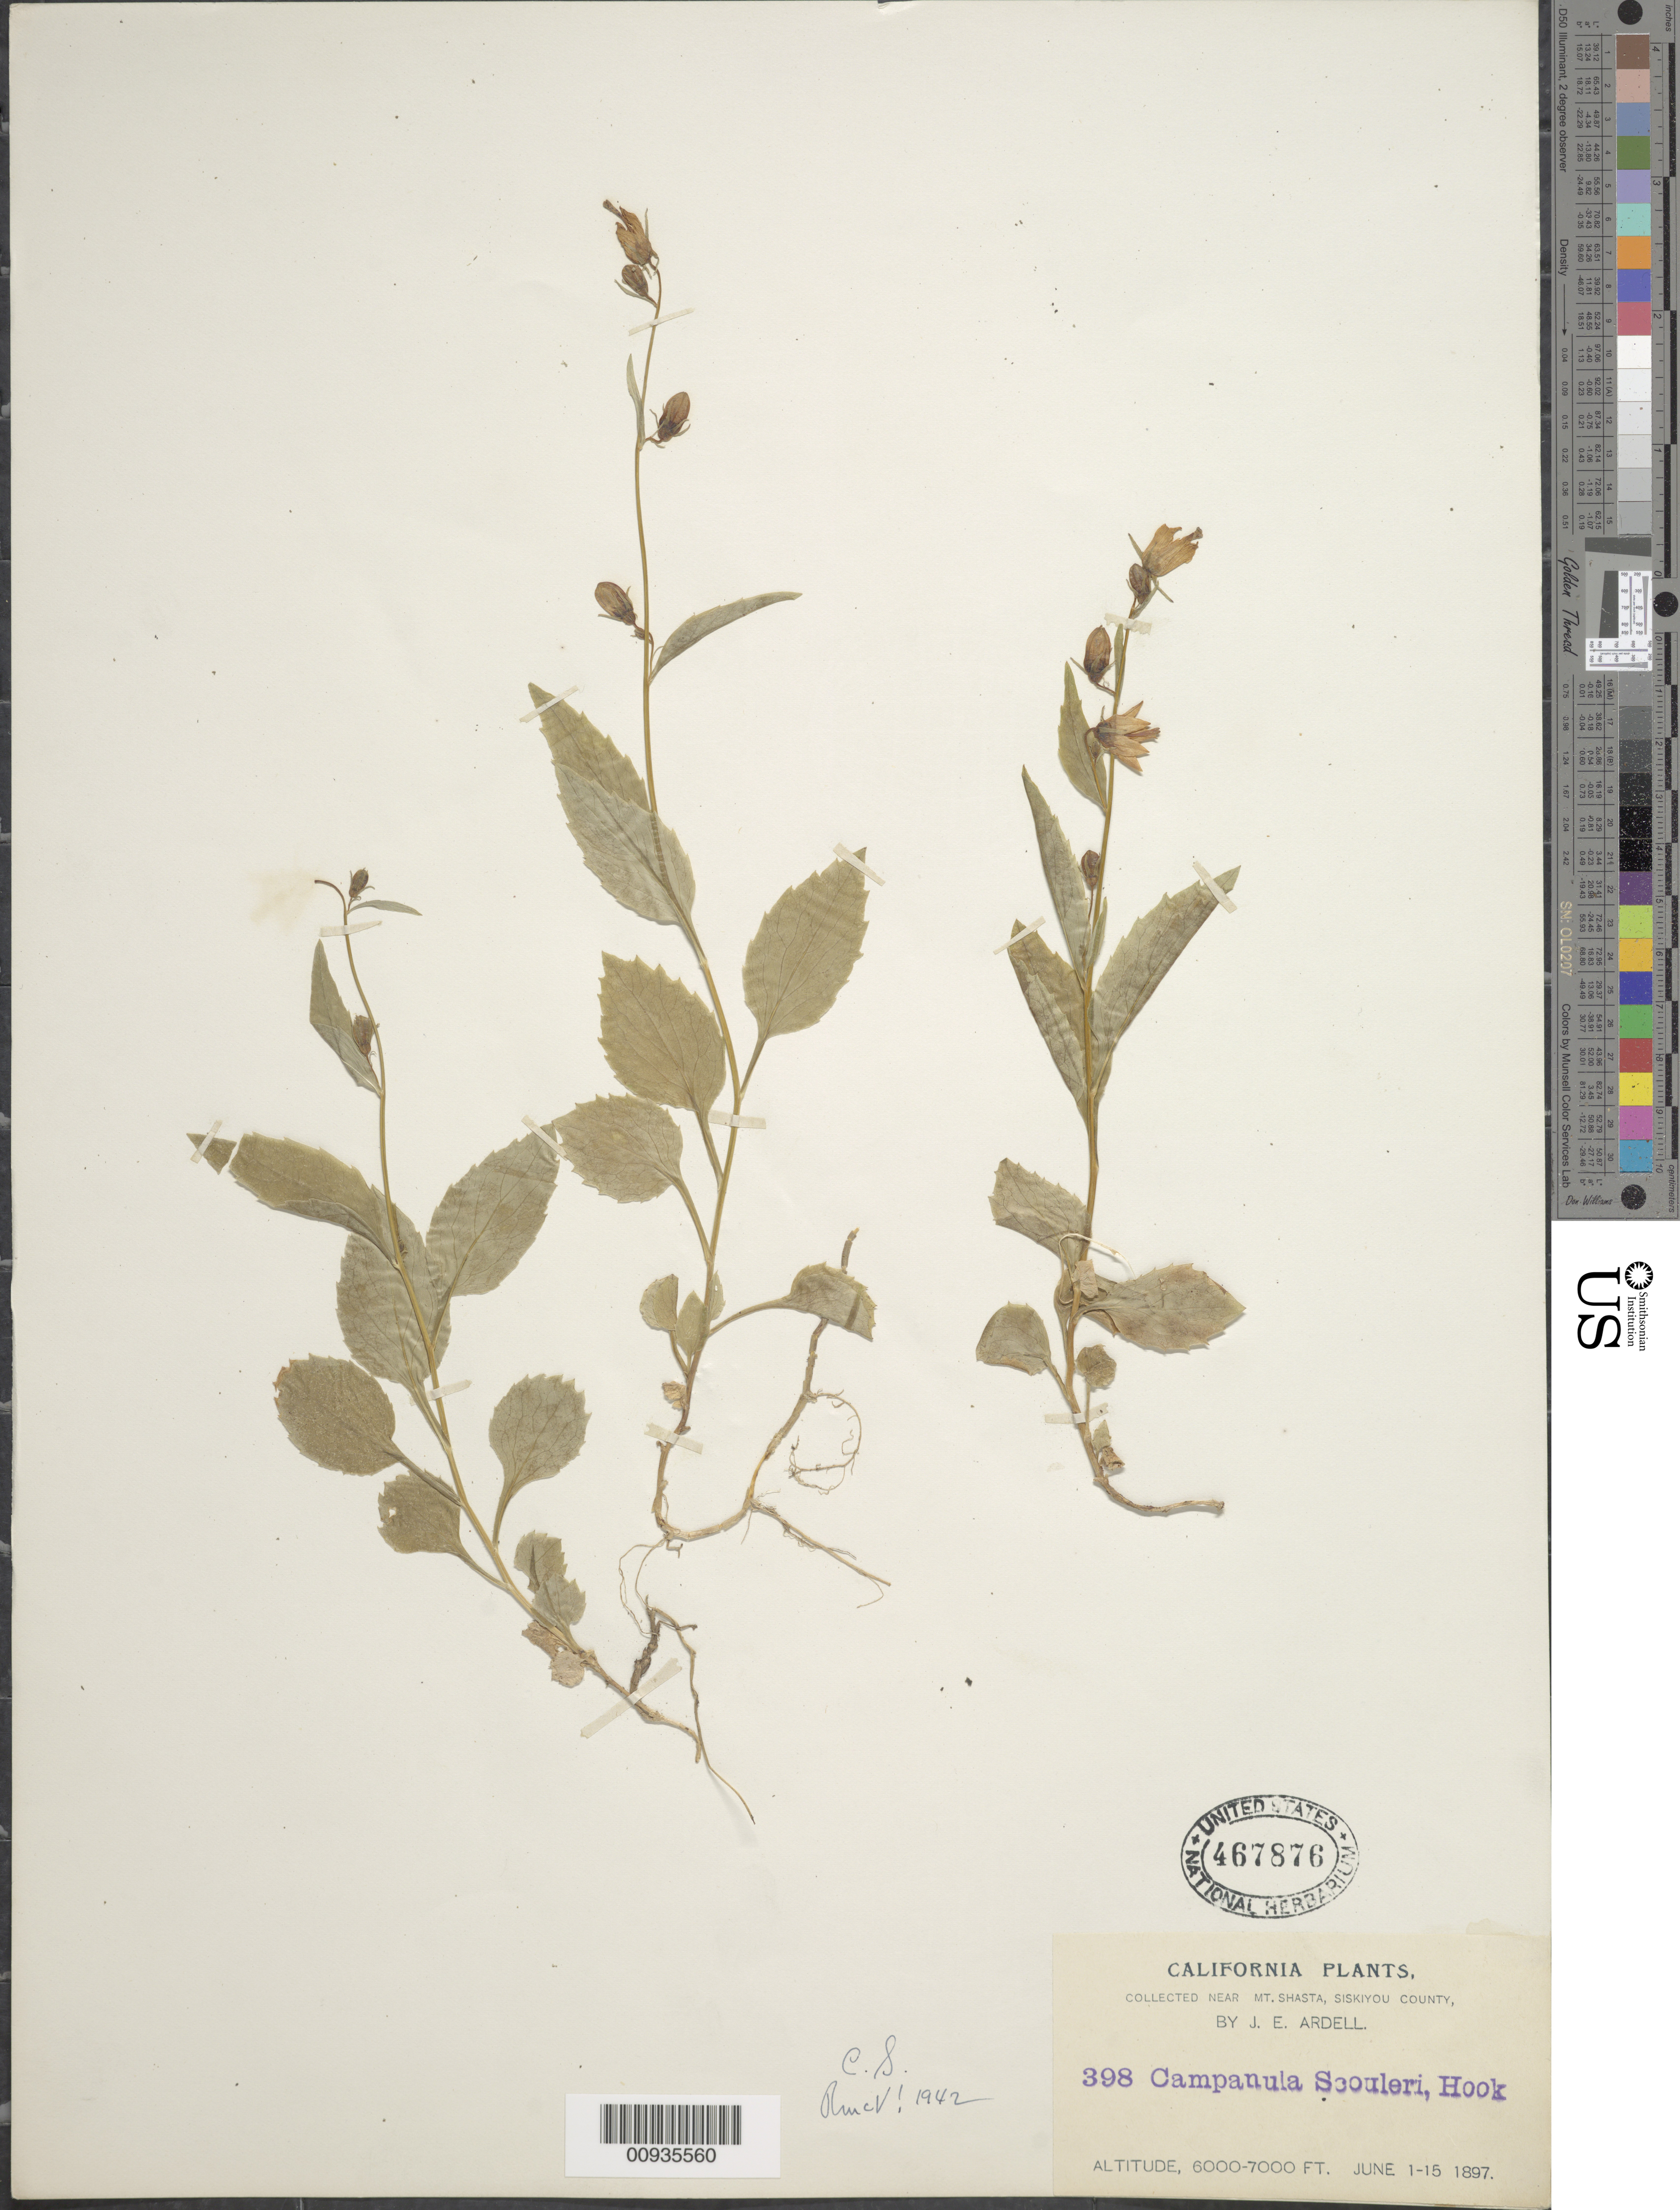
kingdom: Plantae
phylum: Tracheophyta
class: Magnoliopsida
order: Asterales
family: Campanulaceae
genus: Campanula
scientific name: Campanula scouleri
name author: Hook.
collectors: J. Ardell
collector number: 398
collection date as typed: June 1-15, 1897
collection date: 1897-06-01/1897-06-15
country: United States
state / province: California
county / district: Siskiyou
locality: Mt. Shasta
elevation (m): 1829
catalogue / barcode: US 467876